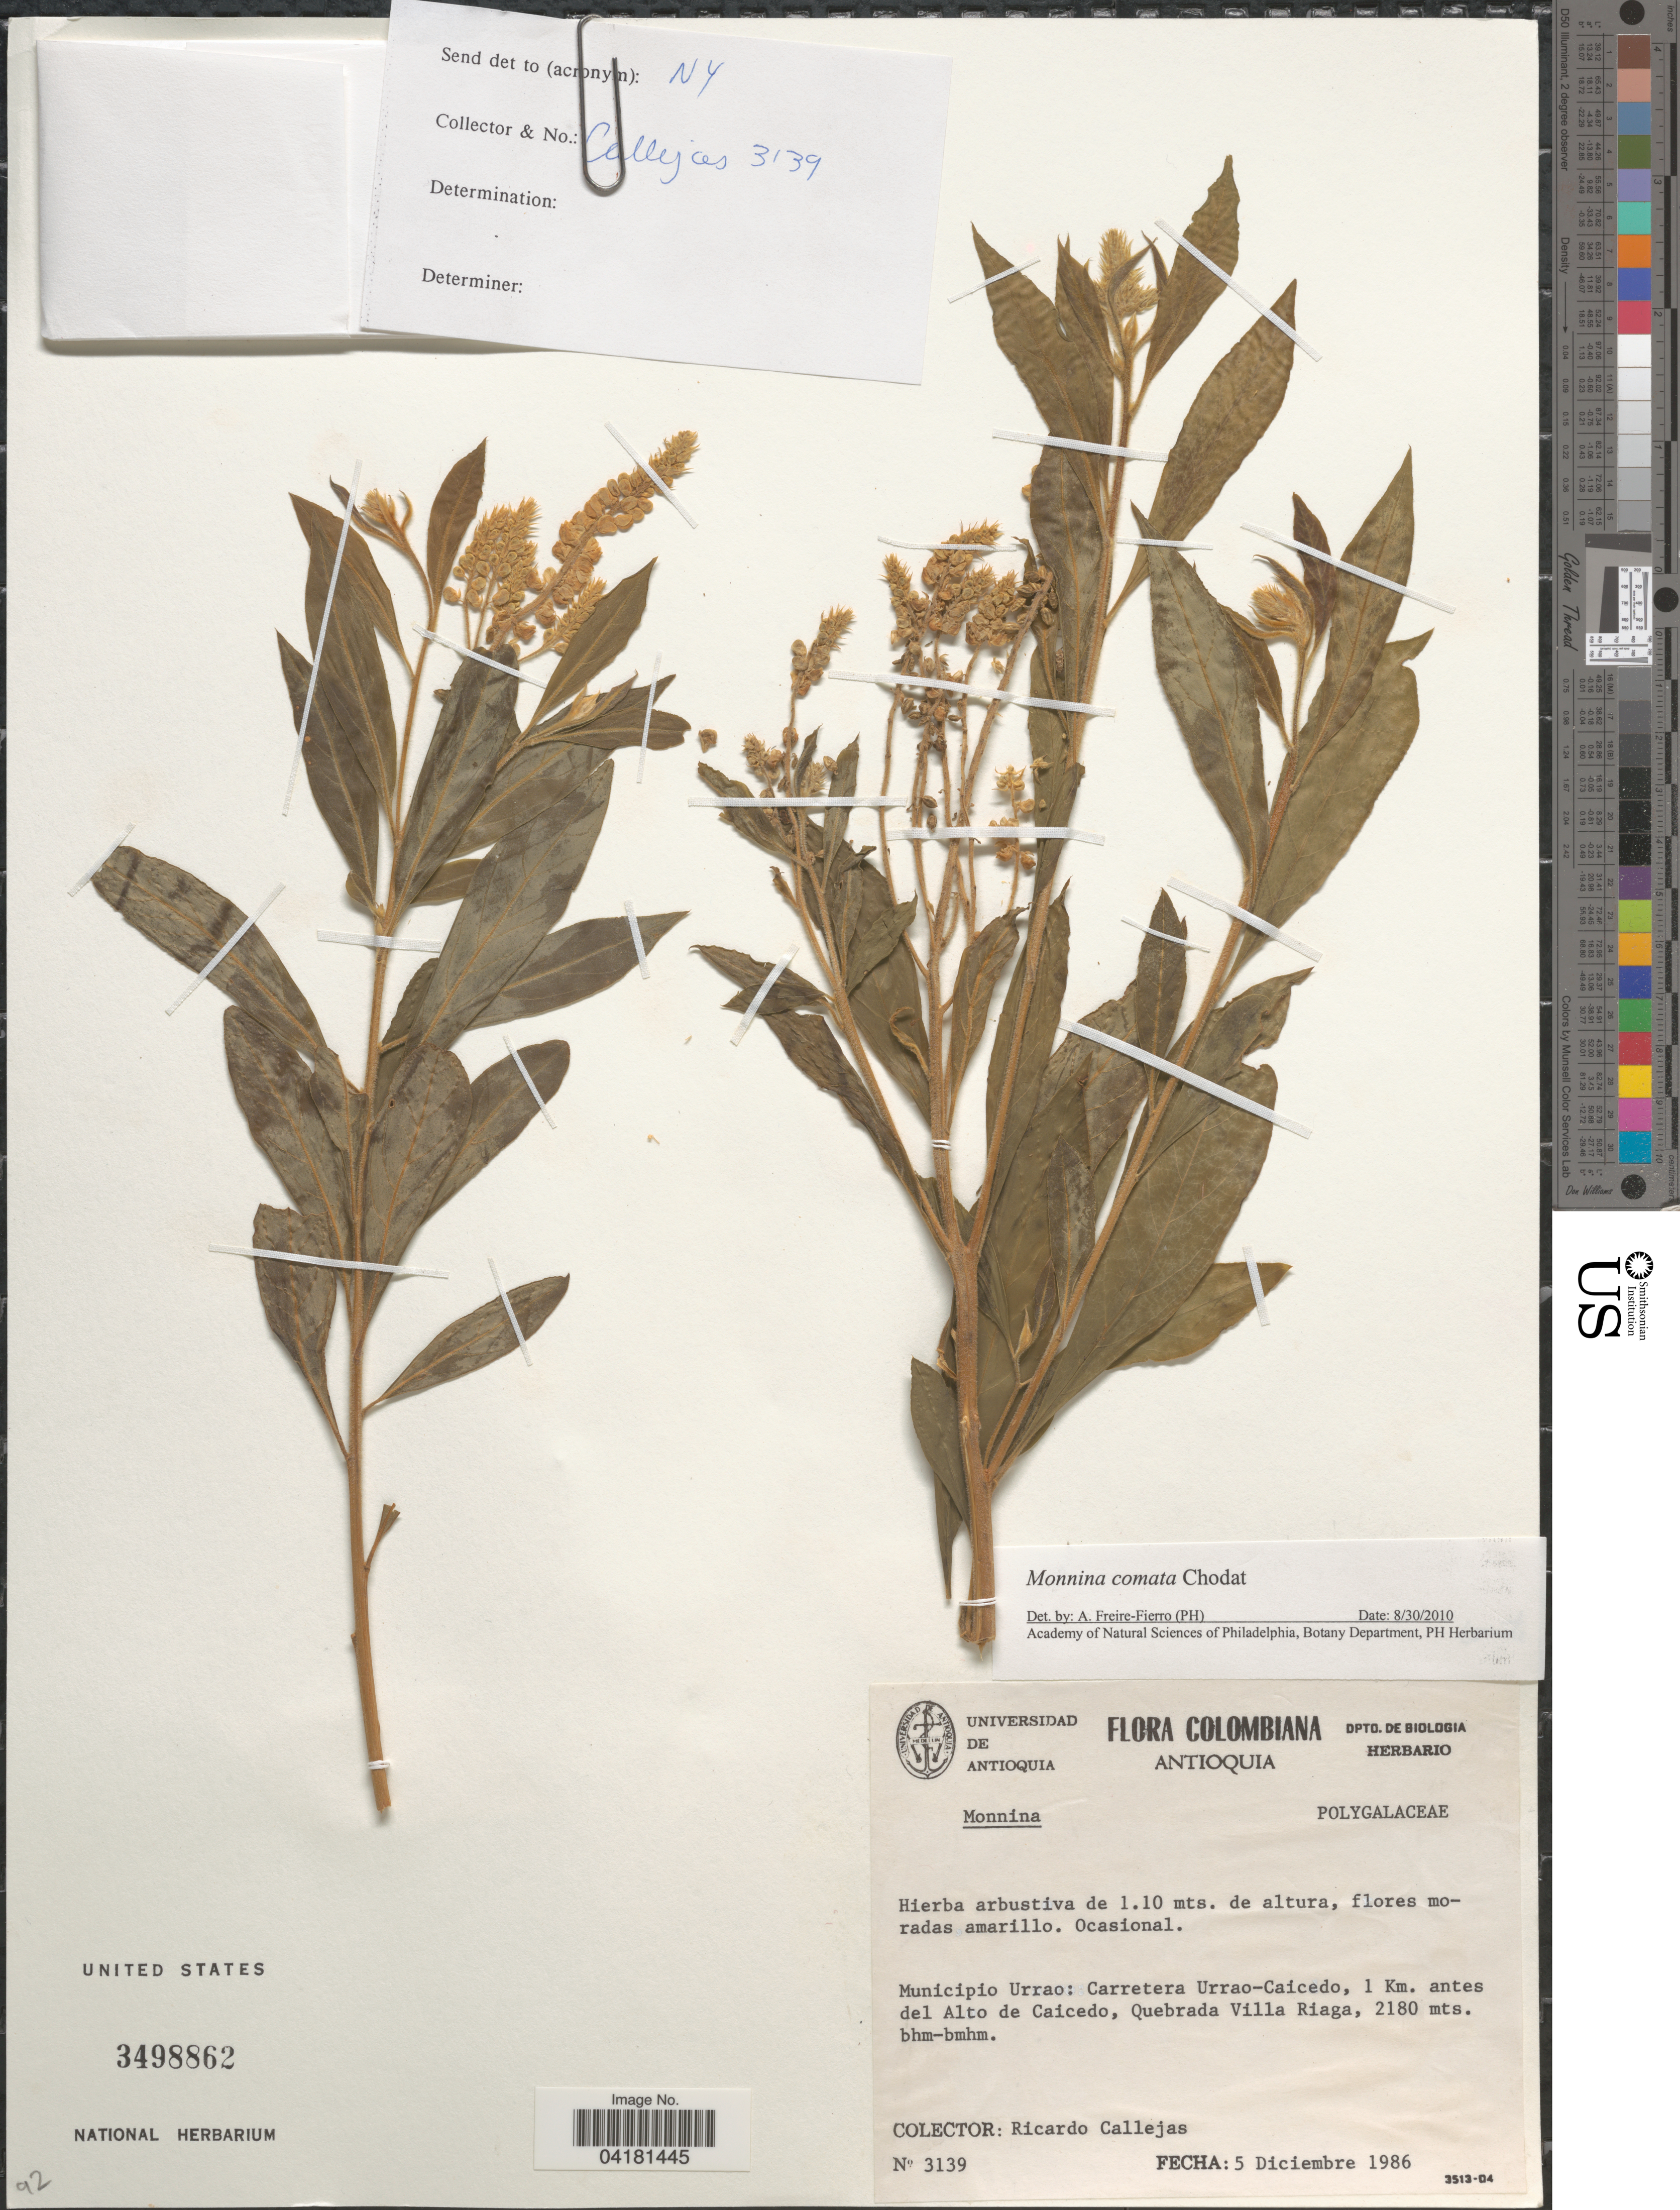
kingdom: Plantae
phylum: Tracheophyta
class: Magnoliopsida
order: Fabales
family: Polygalaceae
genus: Monnina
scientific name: Monnina comata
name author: Chodat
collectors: R. Callejas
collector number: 3139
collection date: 1986-12-05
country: Colombia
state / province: Antioquia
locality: Municipio Urrao: Carretera Urrao-Caicedo, 1 Km. antes del Alto de Caicedo, Quebrada Villa Riaga.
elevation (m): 2180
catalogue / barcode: US 3498862